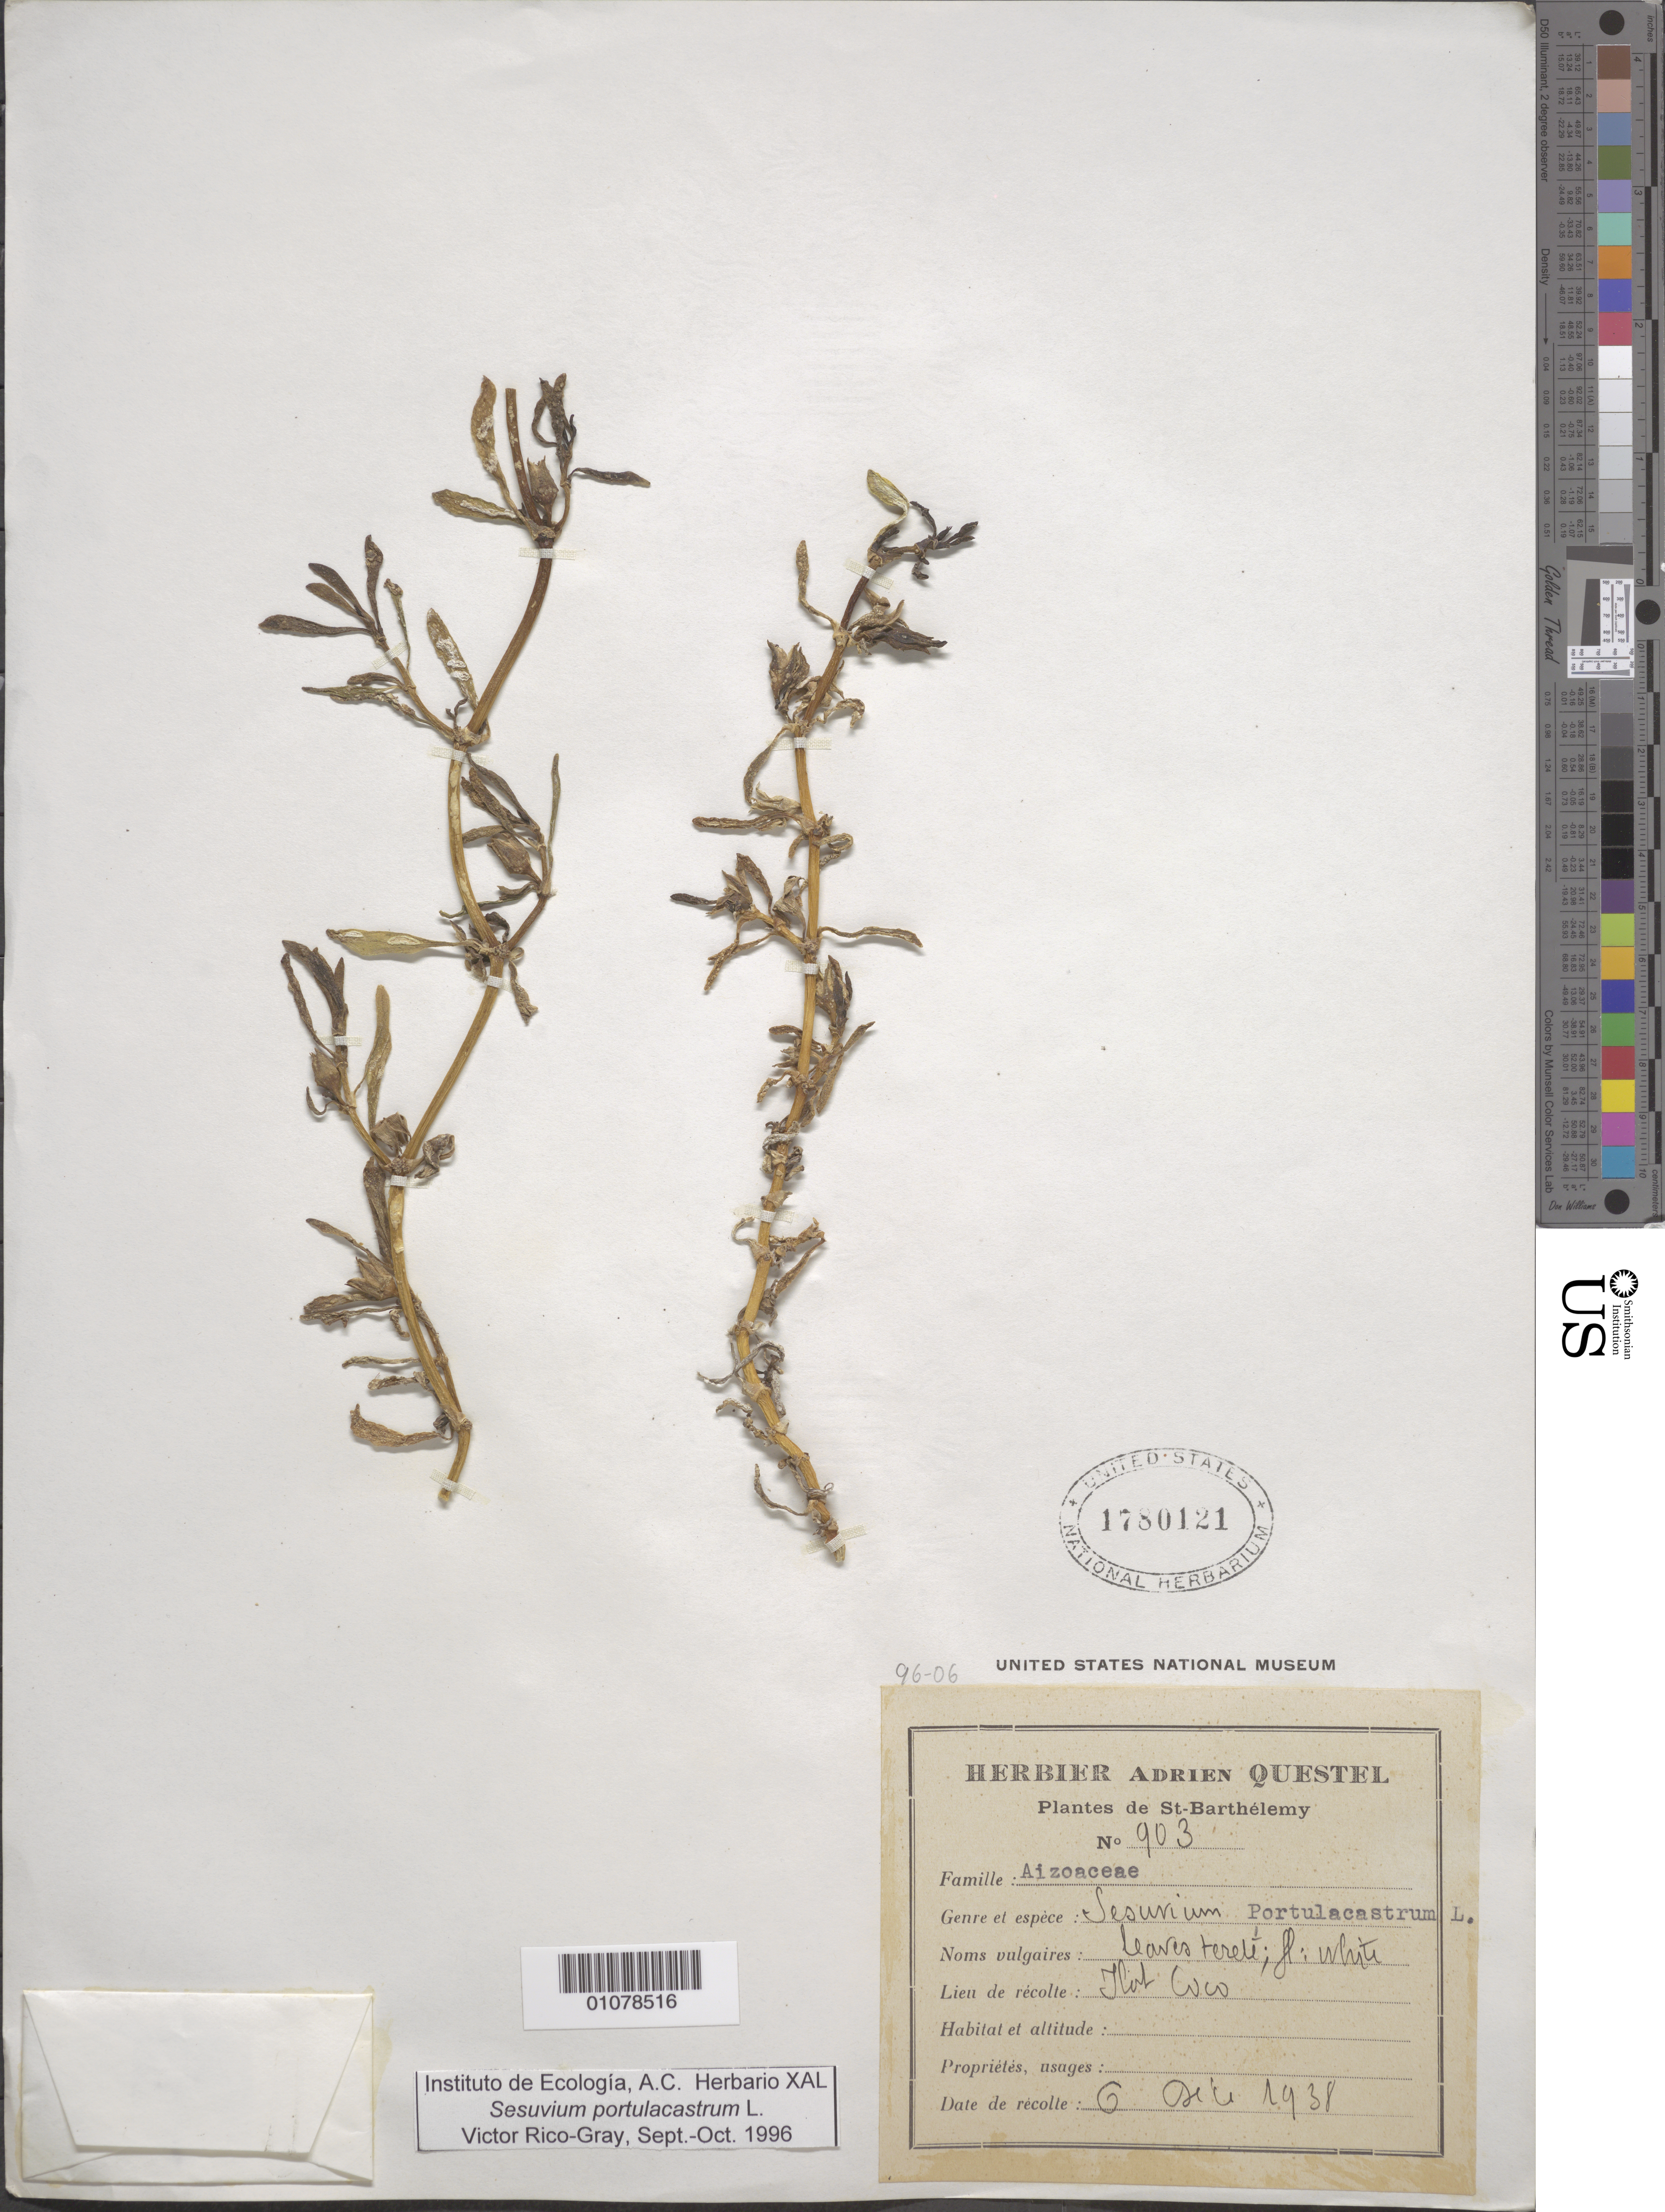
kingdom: Plantae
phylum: Tracheophyta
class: Magnoliopsida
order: Caryophyllales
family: Aizoaceae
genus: Sesuvium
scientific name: Sesuvium portulacastrum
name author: (L.) L.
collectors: A. Questel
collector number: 903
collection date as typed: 06 Dec 1938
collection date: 1938-12-06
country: Saint Barthélemy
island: St. Barthélemy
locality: Ilot Coco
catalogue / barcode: US 1780121